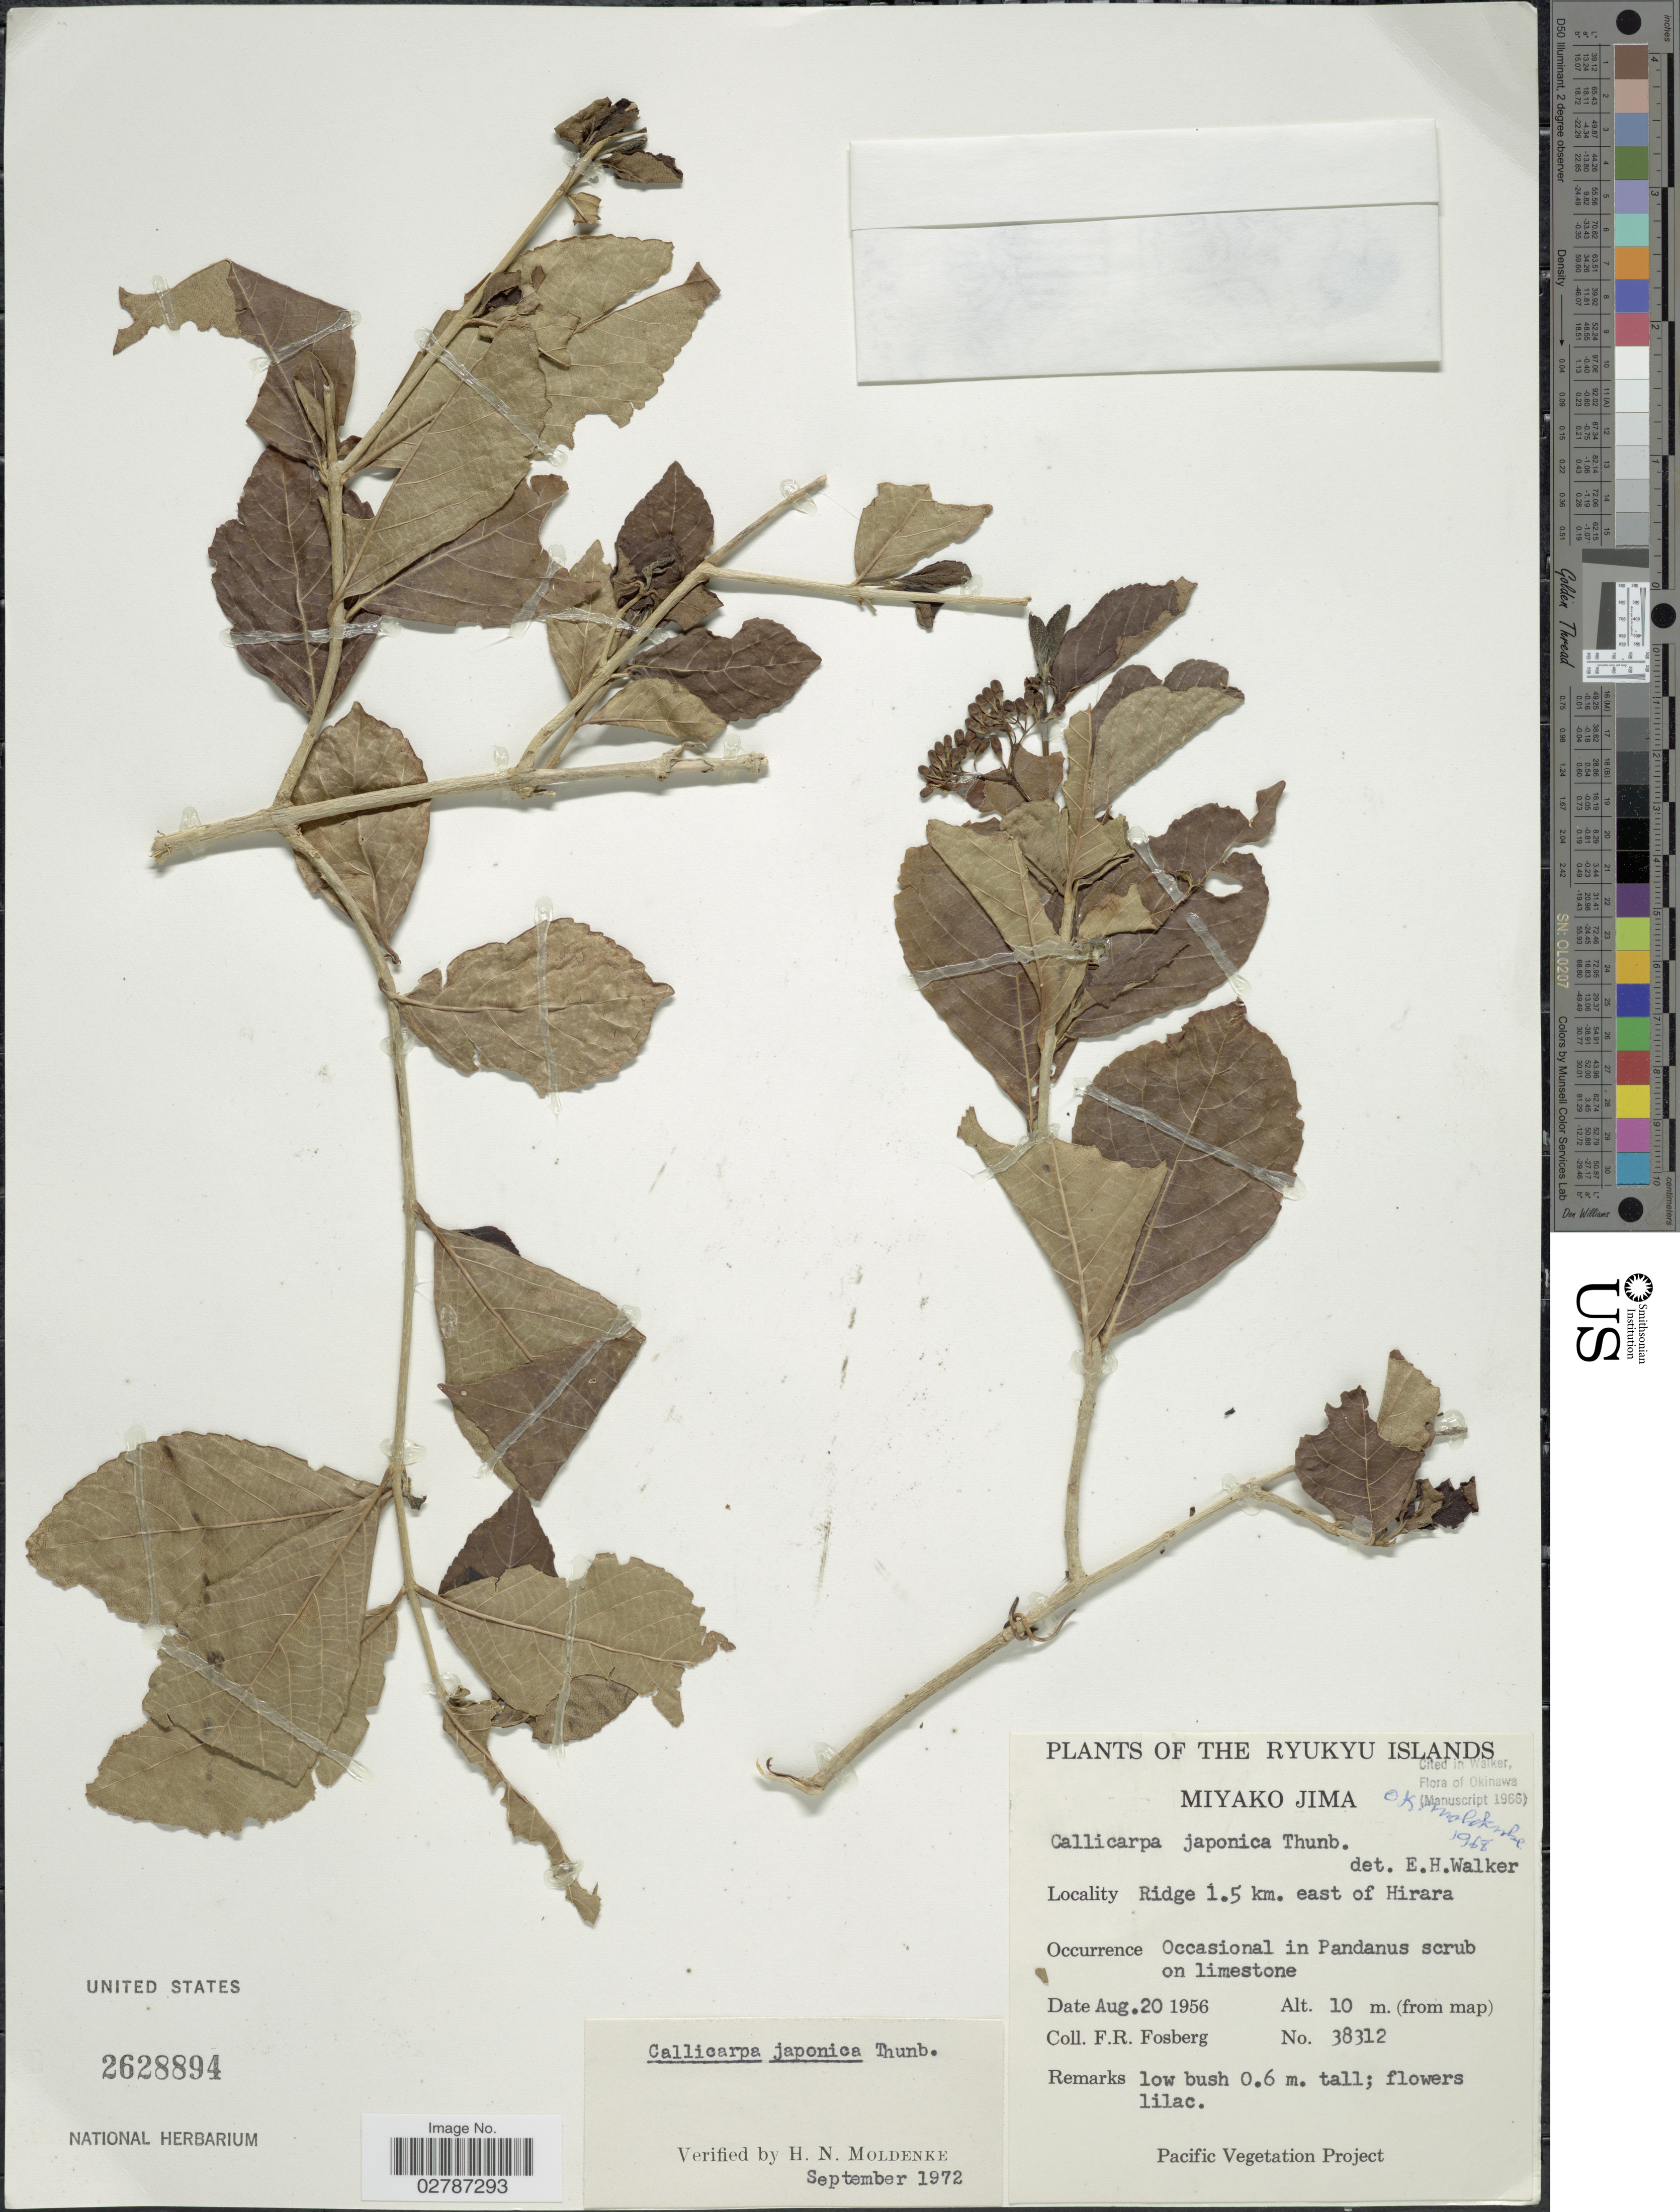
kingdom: Plantae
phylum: Tracheophyta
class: Magnoliopsida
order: Lamiales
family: Lamiaceae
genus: Callicarpa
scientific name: Callicarpa japonica var. japonica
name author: Thunb.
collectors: F. R. Fosberg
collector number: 38312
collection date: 1956-08-20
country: Japan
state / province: Okinawa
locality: Ryukyu Islands. Miyako Jima. Ridge 1.5 km. east of Hirara.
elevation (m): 10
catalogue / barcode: US 2628894